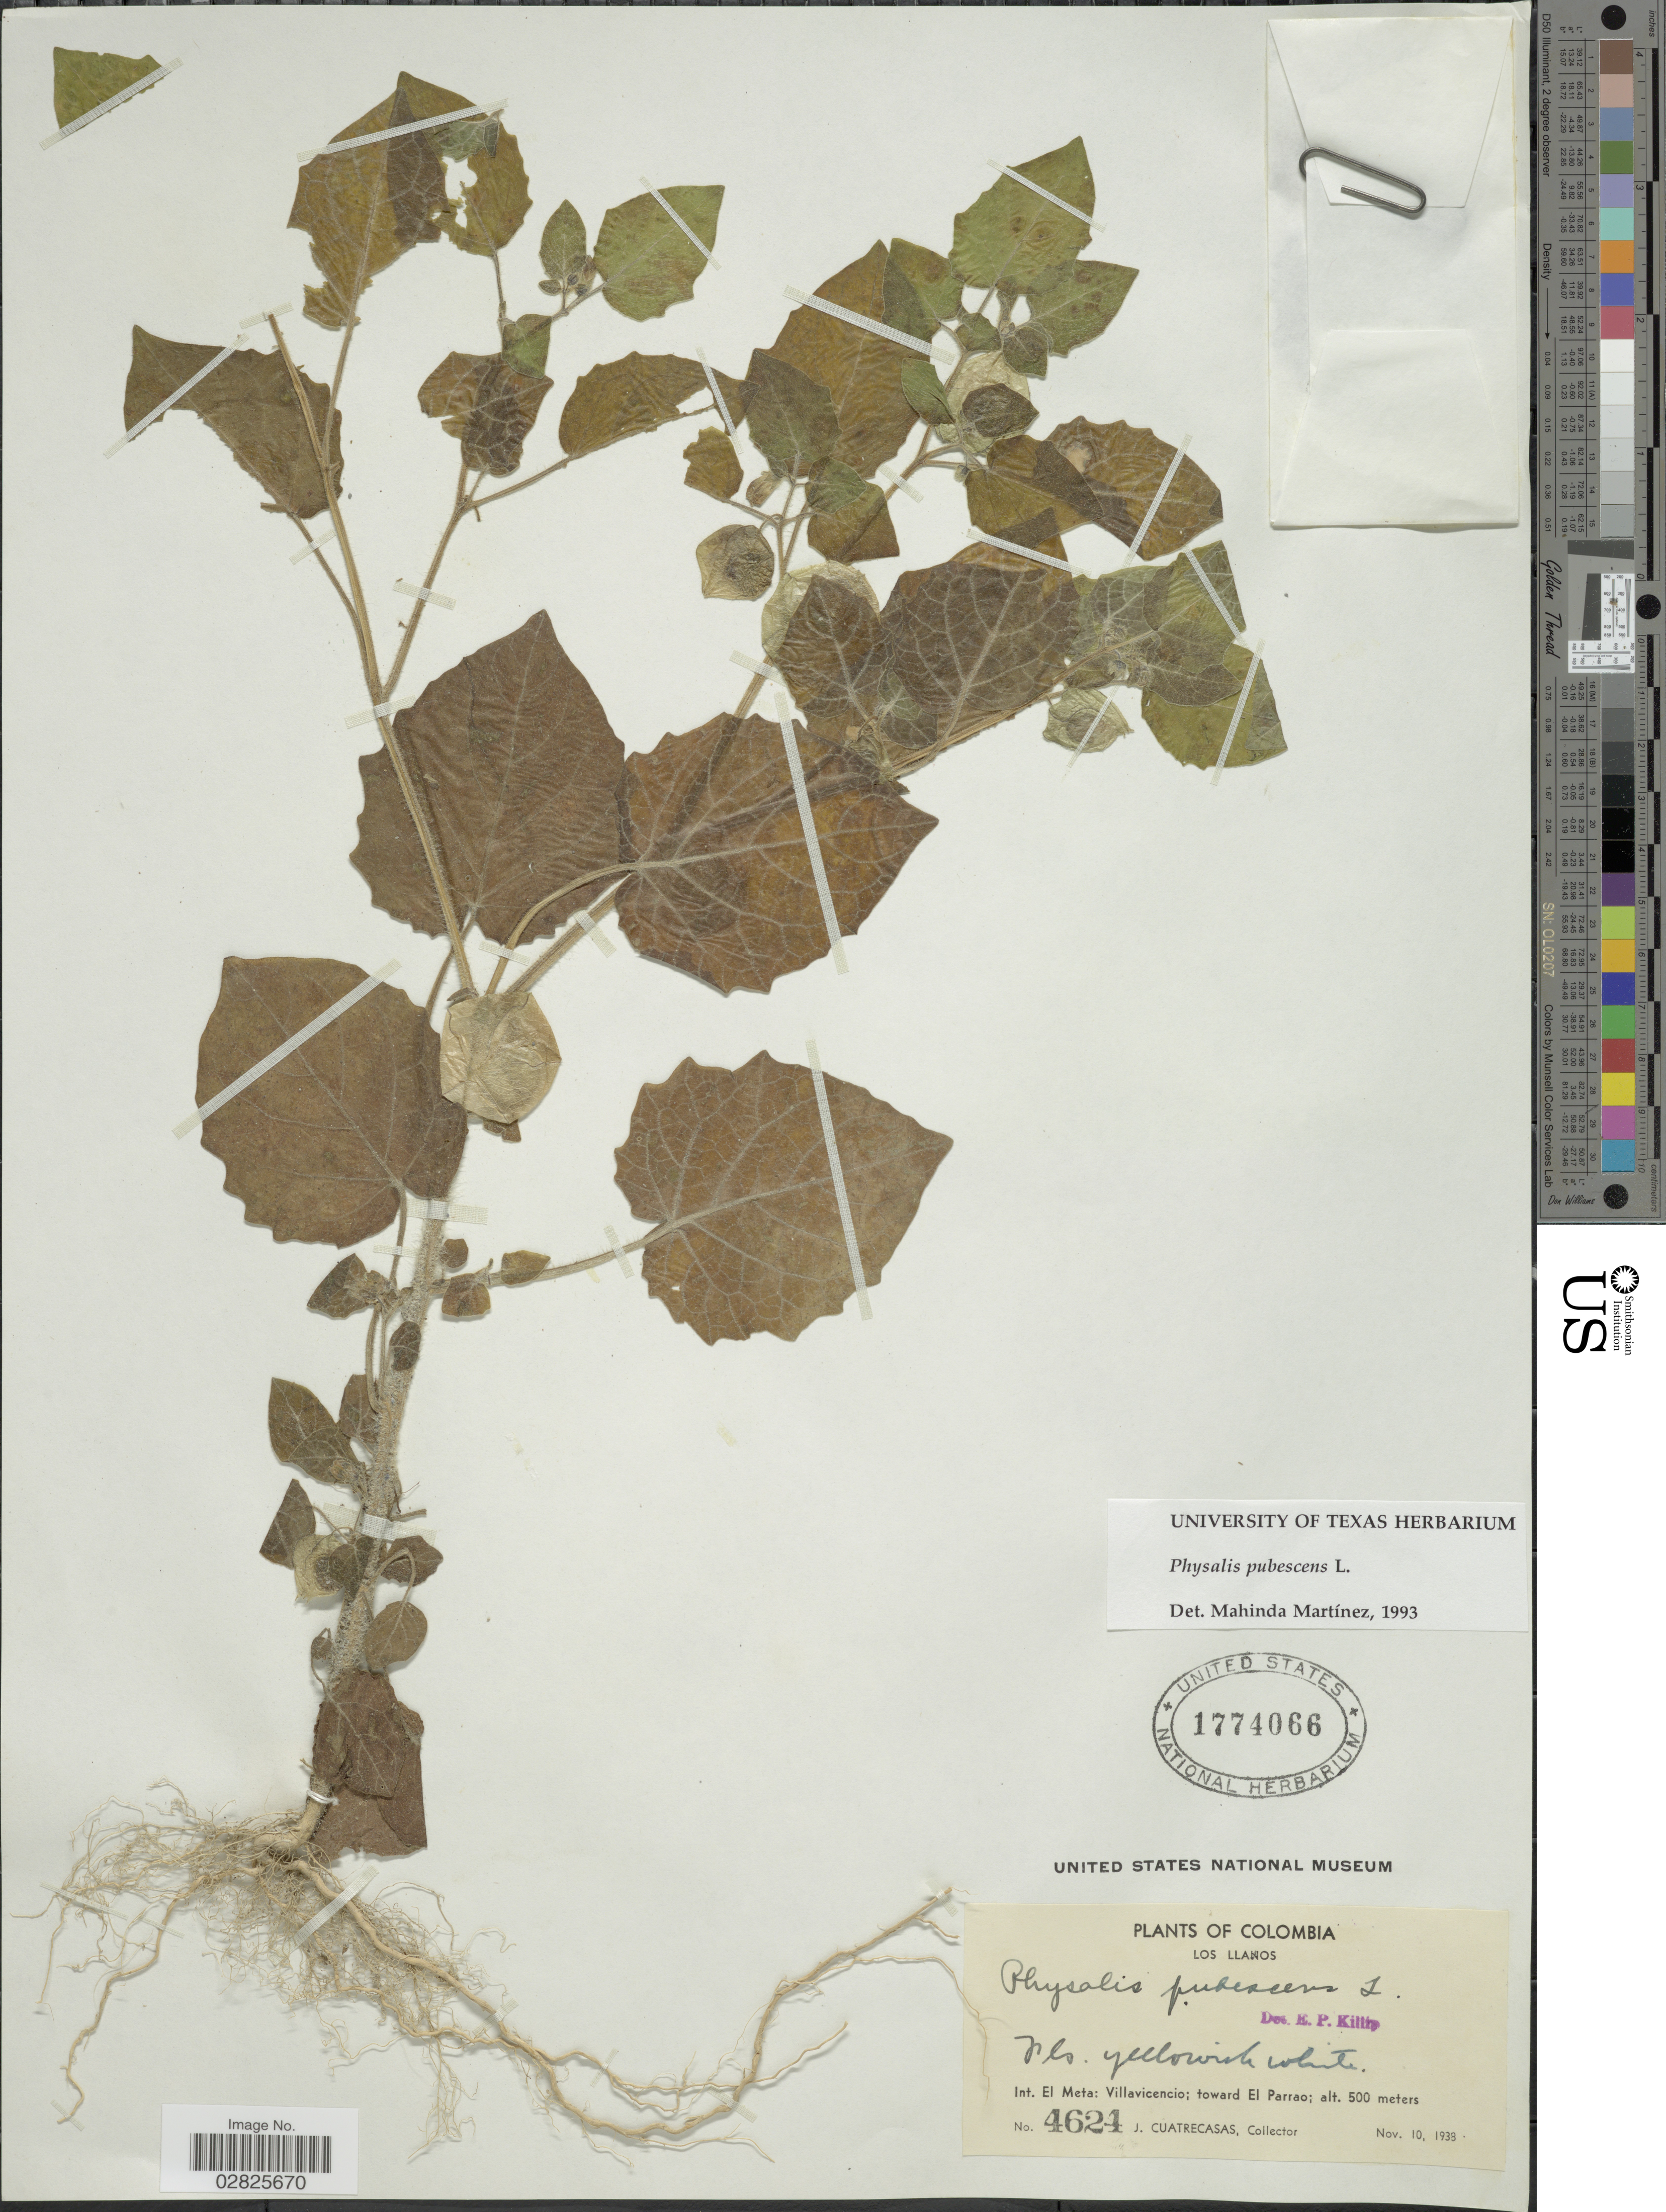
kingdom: Plantae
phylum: Tracheophyta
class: Magnoliopsida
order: Solanales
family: Solanaceae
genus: Physalis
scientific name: Physalis pubescens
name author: L.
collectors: J. Cuatrecasas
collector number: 4624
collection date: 1938-11-10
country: Colombia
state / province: Meta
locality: Los Llanos. Int. El Meta: Villavicencio; toward El Parrao.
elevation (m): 500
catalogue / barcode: US 1774066